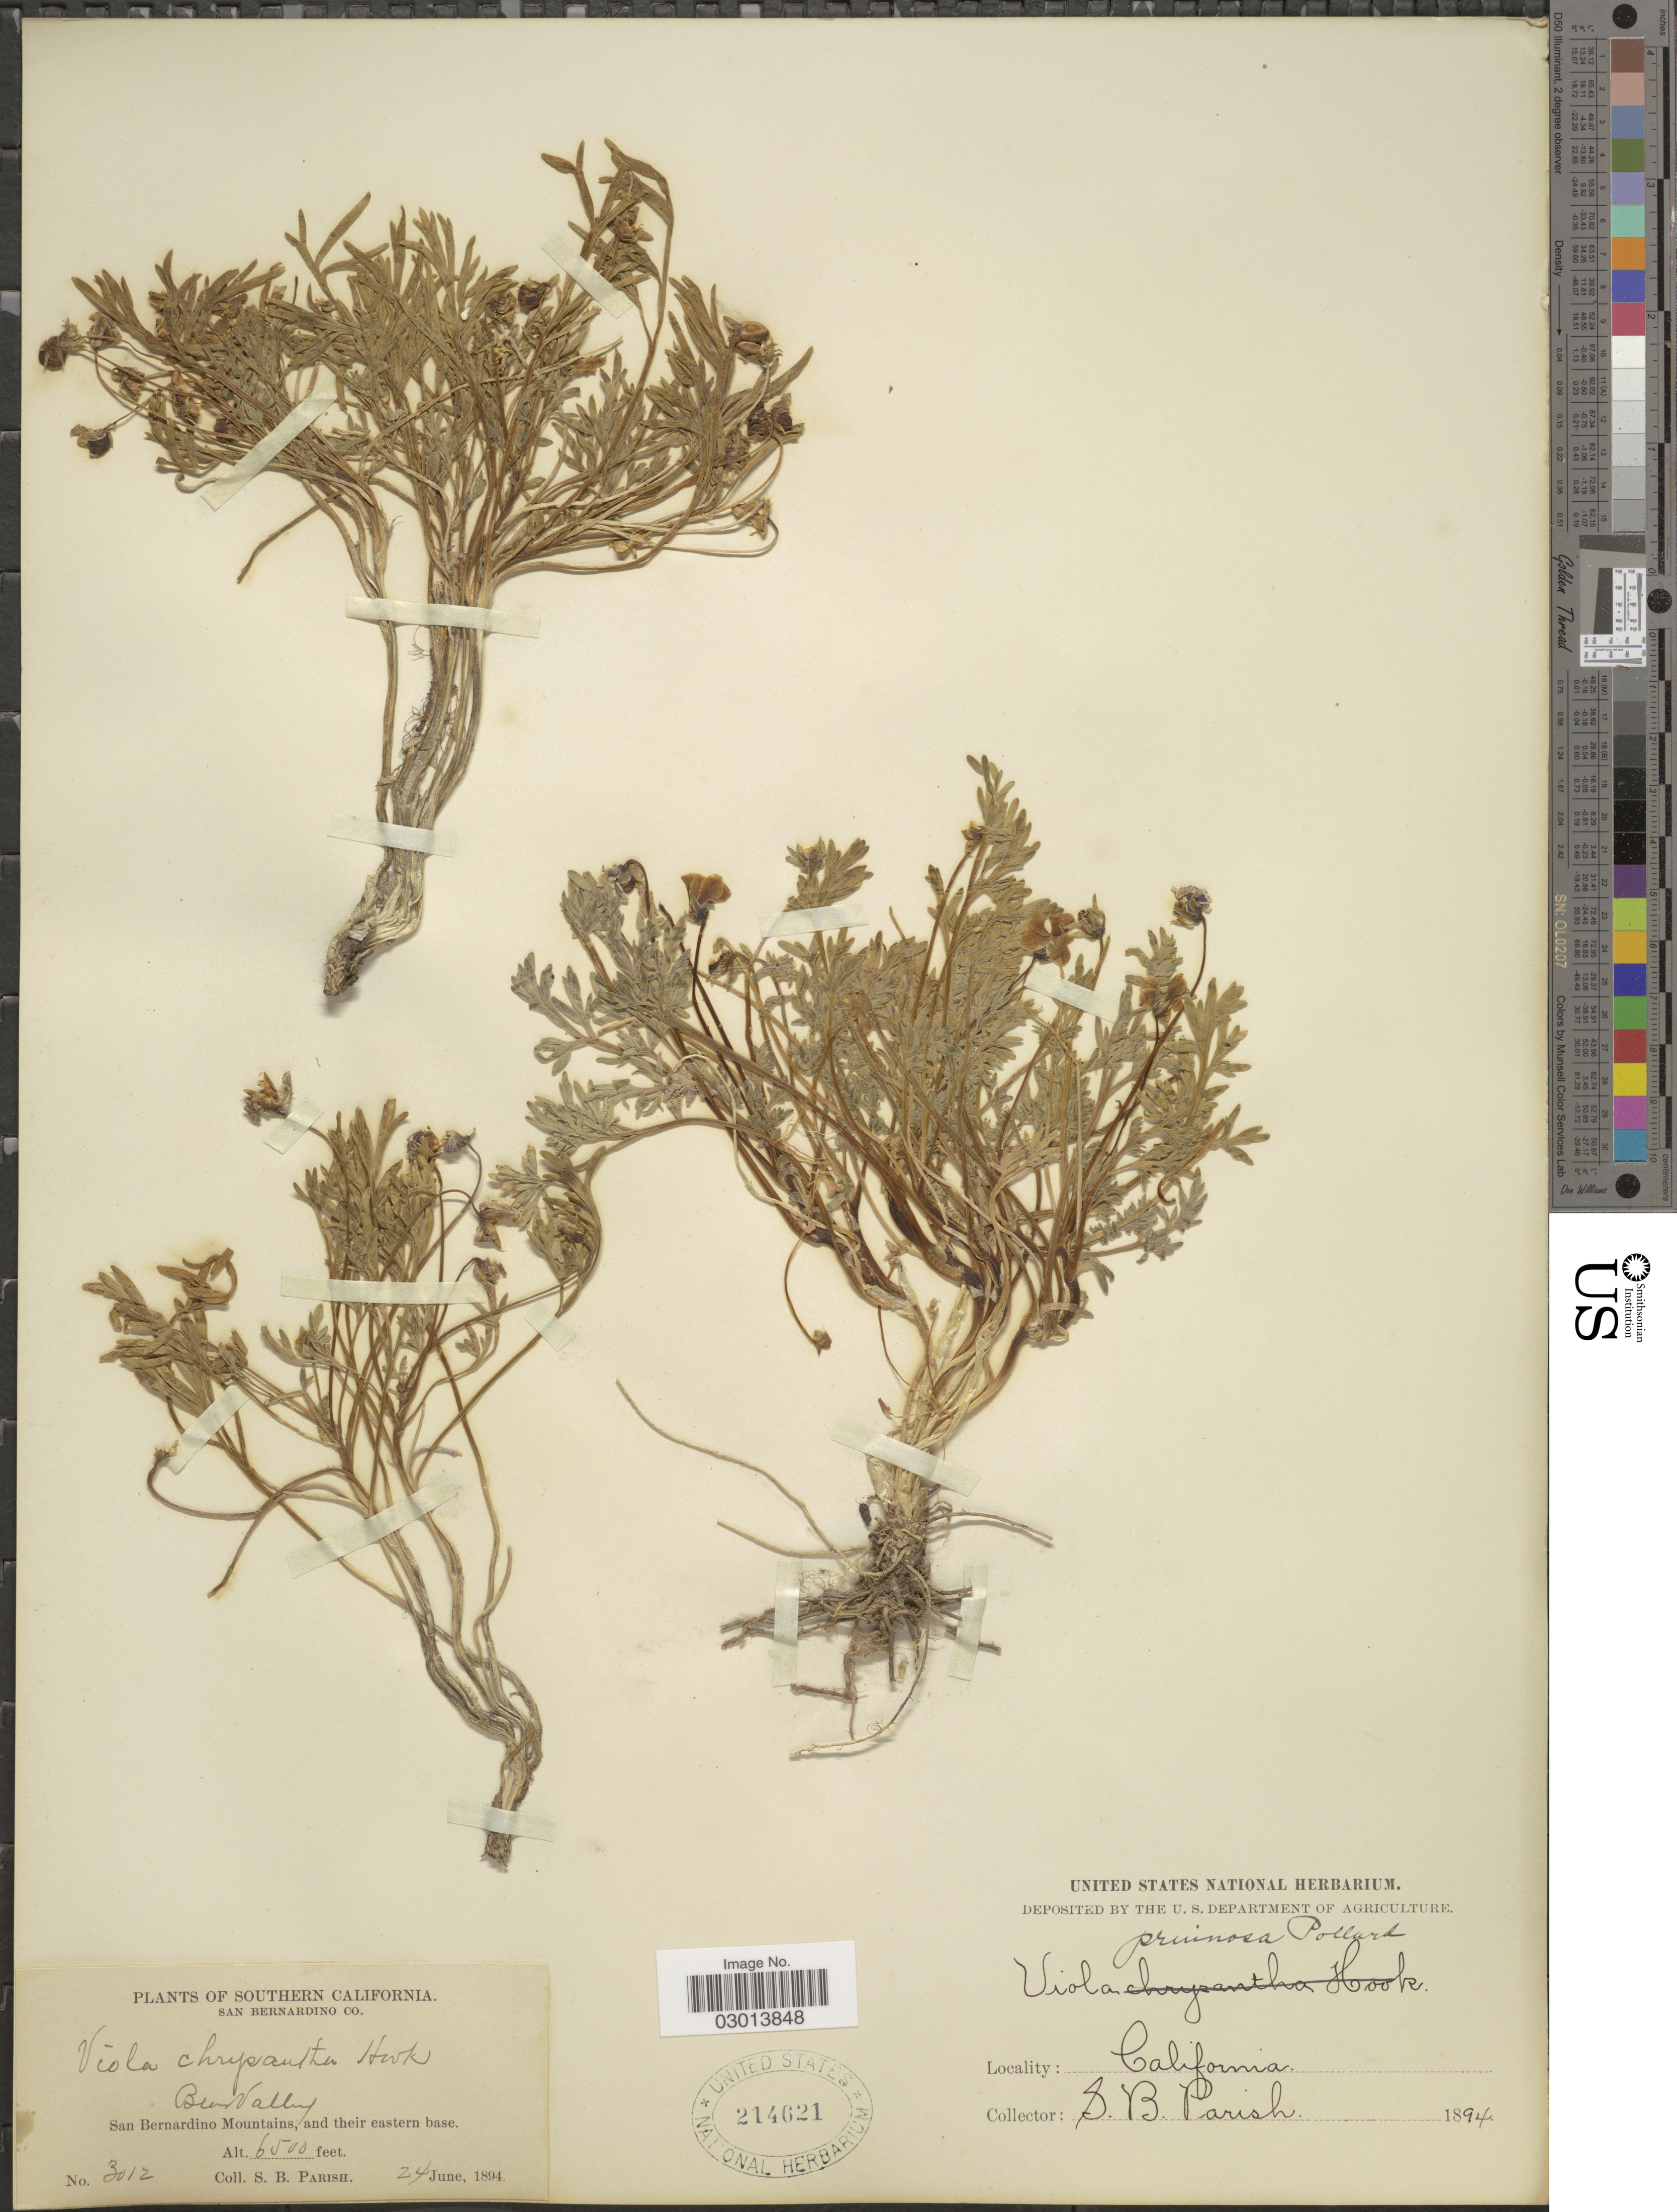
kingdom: Plantae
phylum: Tracheophyta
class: Magnoliopsida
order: Malpighiales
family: Violaceae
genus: Viola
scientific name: Viola pruinosa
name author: Pollard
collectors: S. B. Parish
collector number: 3012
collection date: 1894-06-24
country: United States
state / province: California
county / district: San Bernardino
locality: Southern California, San Bernardino Co., Bear Valley, San Bernardino Mountains, and their eastern base.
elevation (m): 1981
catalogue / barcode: US 214621